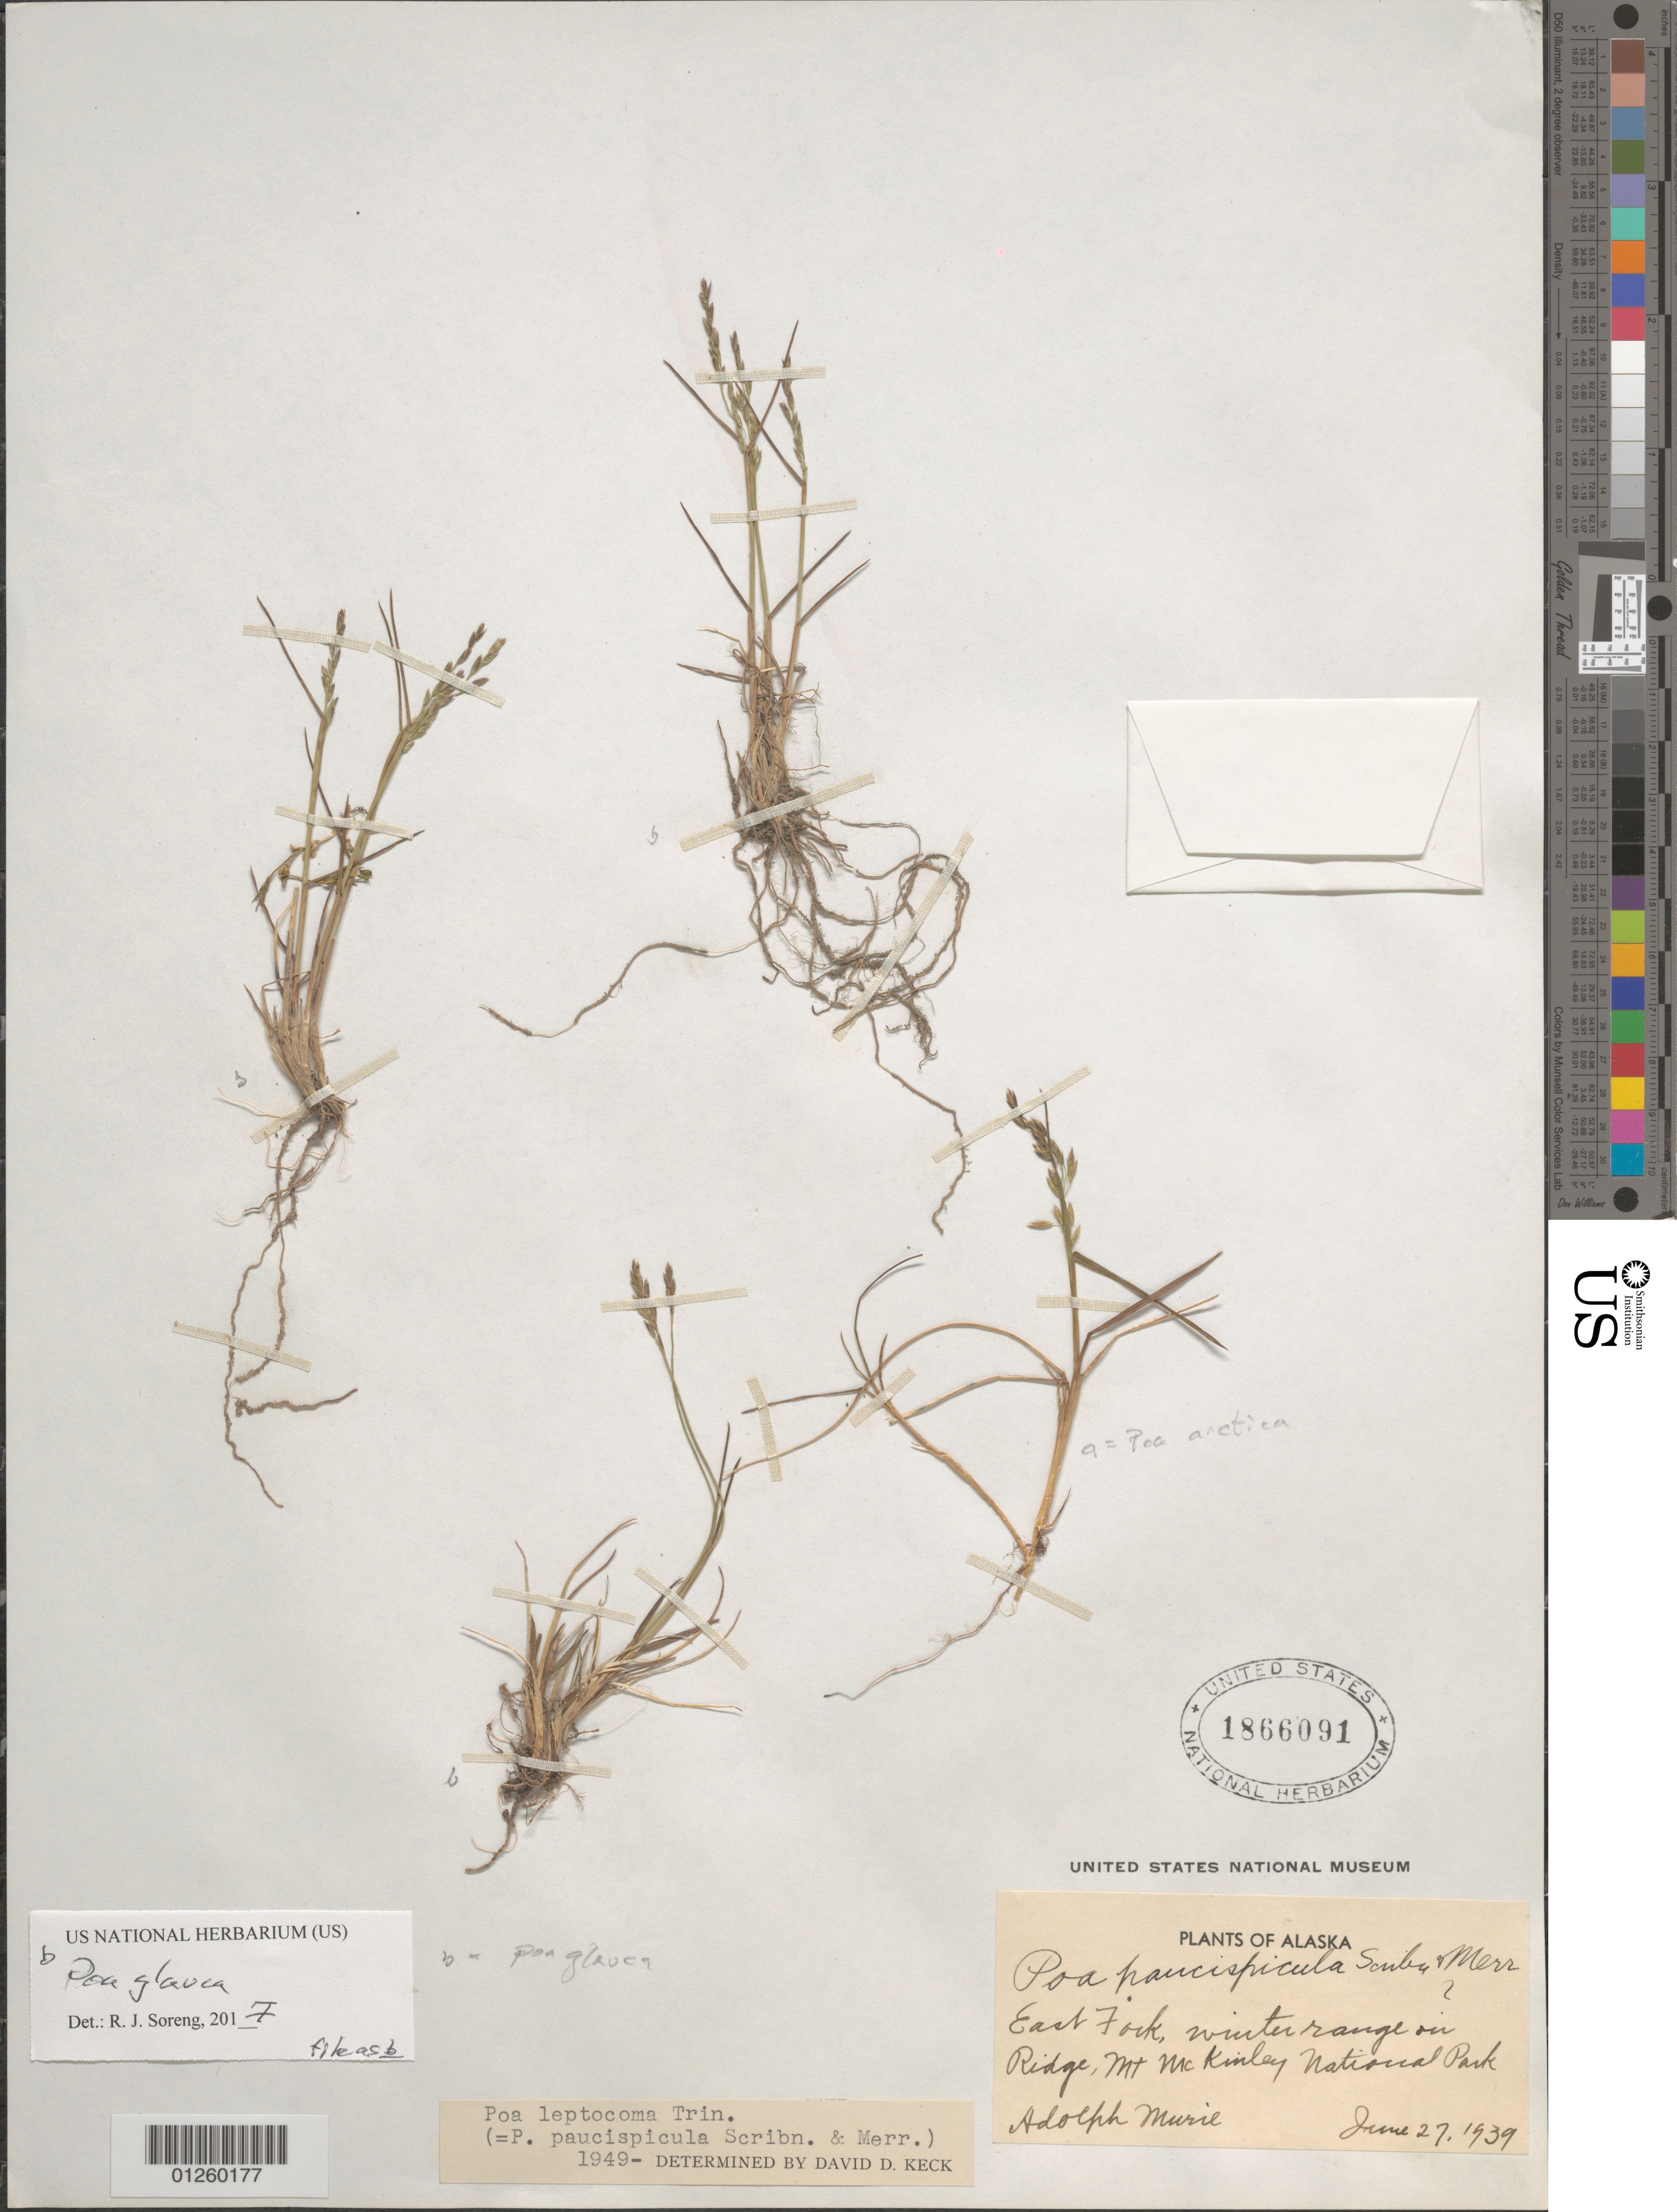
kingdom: Plantae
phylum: Tracheophyta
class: Liliopsida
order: Poales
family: Poaceae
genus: Poa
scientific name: Poa glauca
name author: Vahl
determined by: Soreng, Robert J., Research Associate (BOT), Smithsonian Institution - National Museum of Natural History (UNITED STATES)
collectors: A. Murie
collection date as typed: June 27, 1939.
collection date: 1939-06-27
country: United States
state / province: Alaska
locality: East Fork Winter Range on Ridge, Mt McKinley National Park.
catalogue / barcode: US 1866091